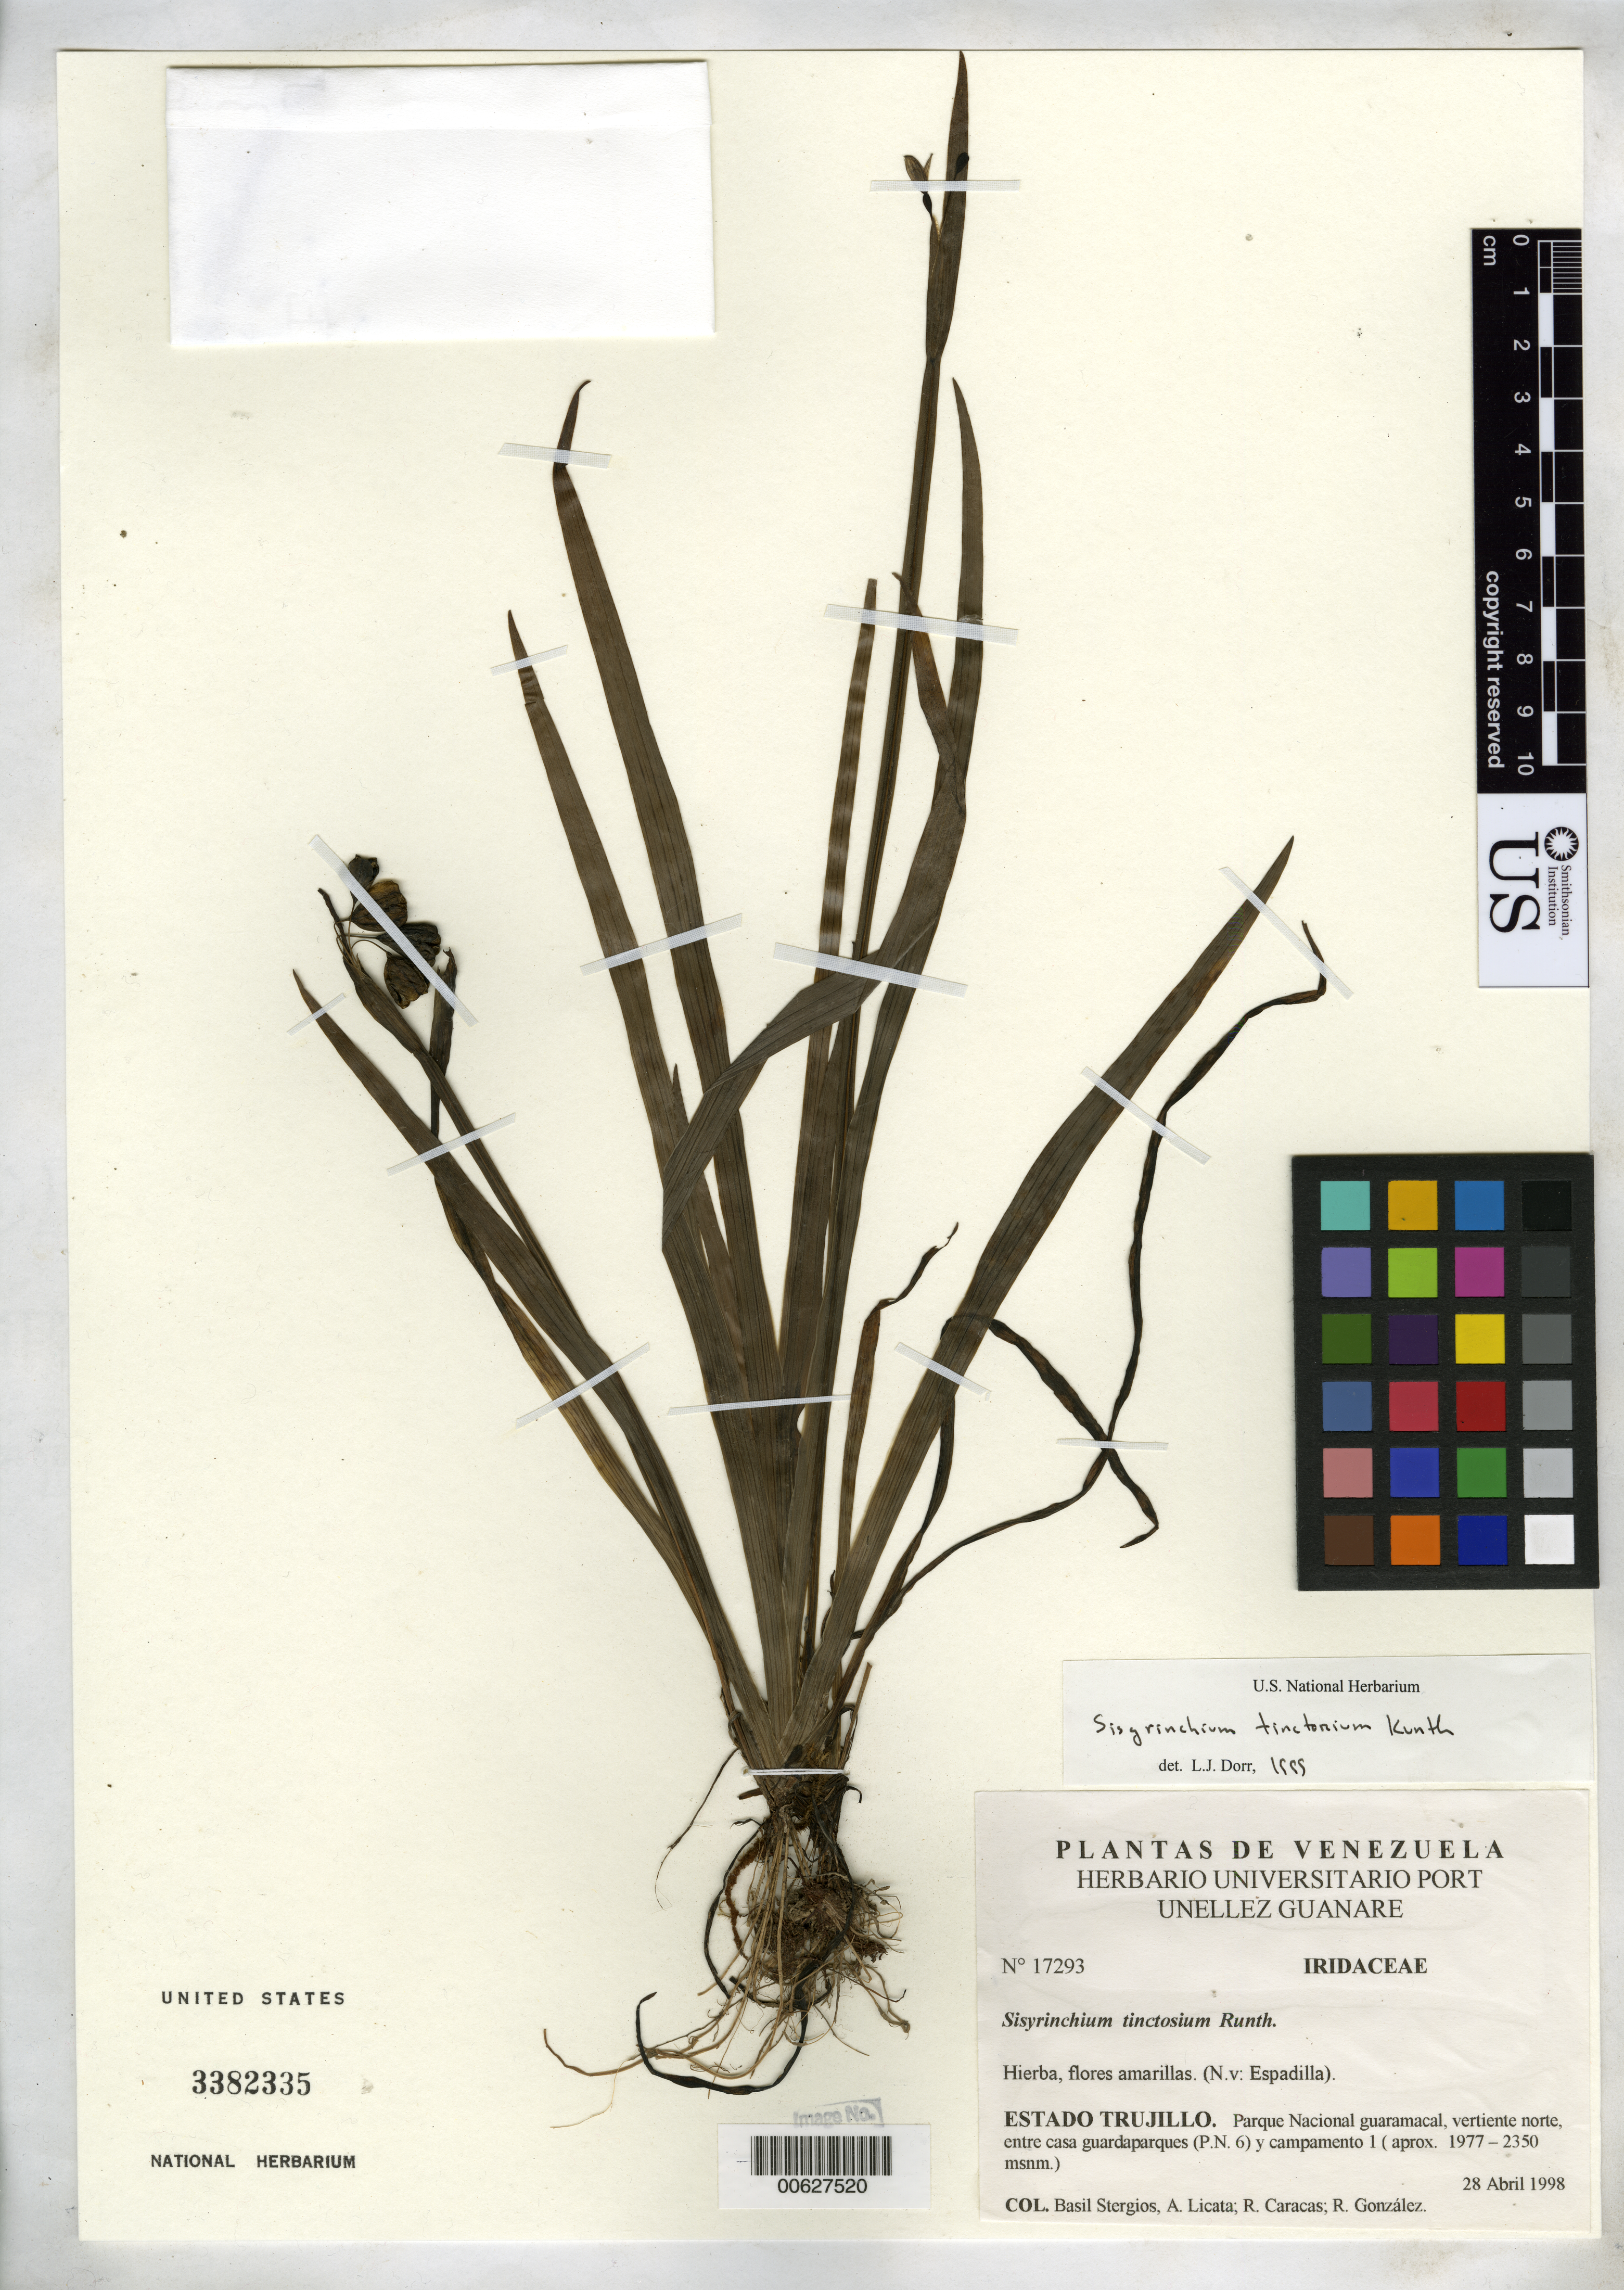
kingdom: Plantae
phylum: Tracheophyta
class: Liliopsida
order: Asparagales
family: Iridaceae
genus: Sisyrinchium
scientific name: Sisyrinchium tinctorium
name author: Kunth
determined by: Dorr, L. J., (BOT), Smithsonian Institution - National Museum of Natural History (UNITED STATES)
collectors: B. G. Stergios, A. Licata, R. Caracas & R. González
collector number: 17293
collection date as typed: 28 Apr 1998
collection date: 1998-04-28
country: Venezuela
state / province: Trujillo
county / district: Boconó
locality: Parque Nacional Guaramacal, vertiente N, entre casa guardaparques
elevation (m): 1977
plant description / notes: Common name: Espadilla; PORT, US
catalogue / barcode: US 3382335